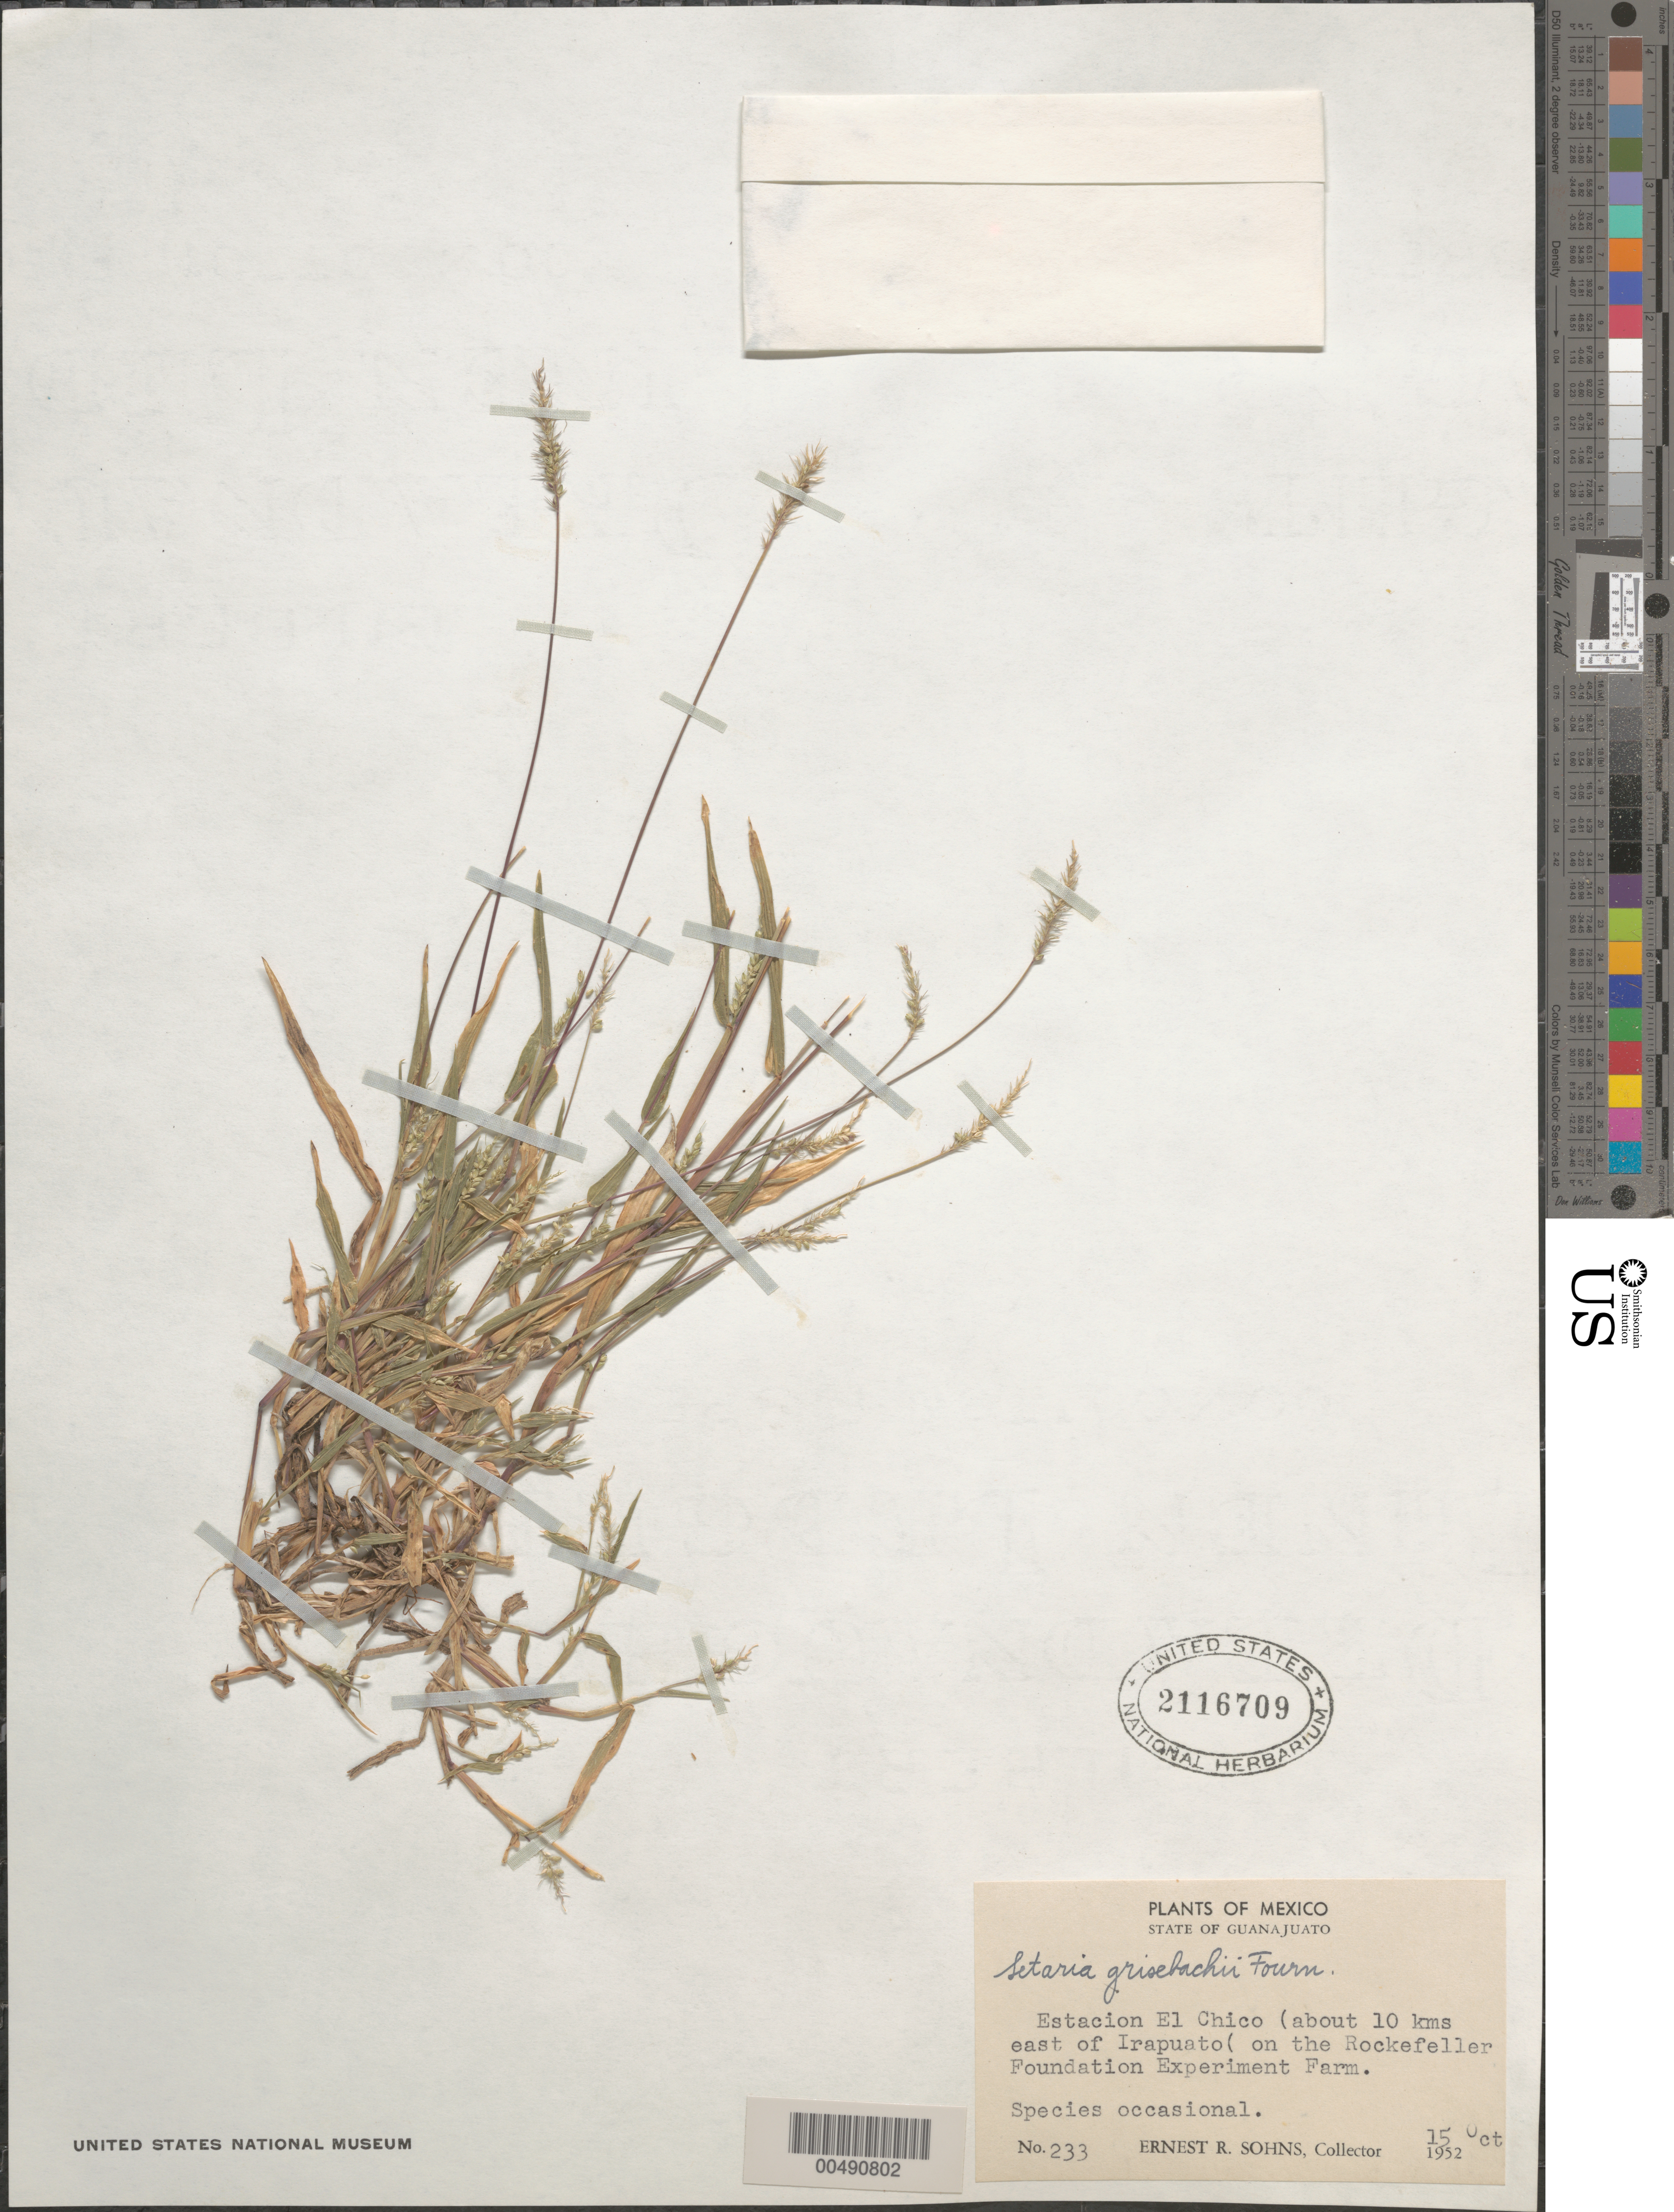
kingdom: Plantae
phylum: Tracheophyta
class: Liliopsida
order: Poales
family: Poaceae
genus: Setaria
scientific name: Setaria grisebachii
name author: E. Fourn.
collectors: E. R. Sohns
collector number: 233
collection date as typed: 15 Oct 1952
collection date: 1952-10-15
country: Mexico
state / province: Guanajuato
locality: Estacion El Chico (about 10 km E of Irapuato) on the Rockefeller Foundation Experiment Farm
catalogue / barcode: US 2116709